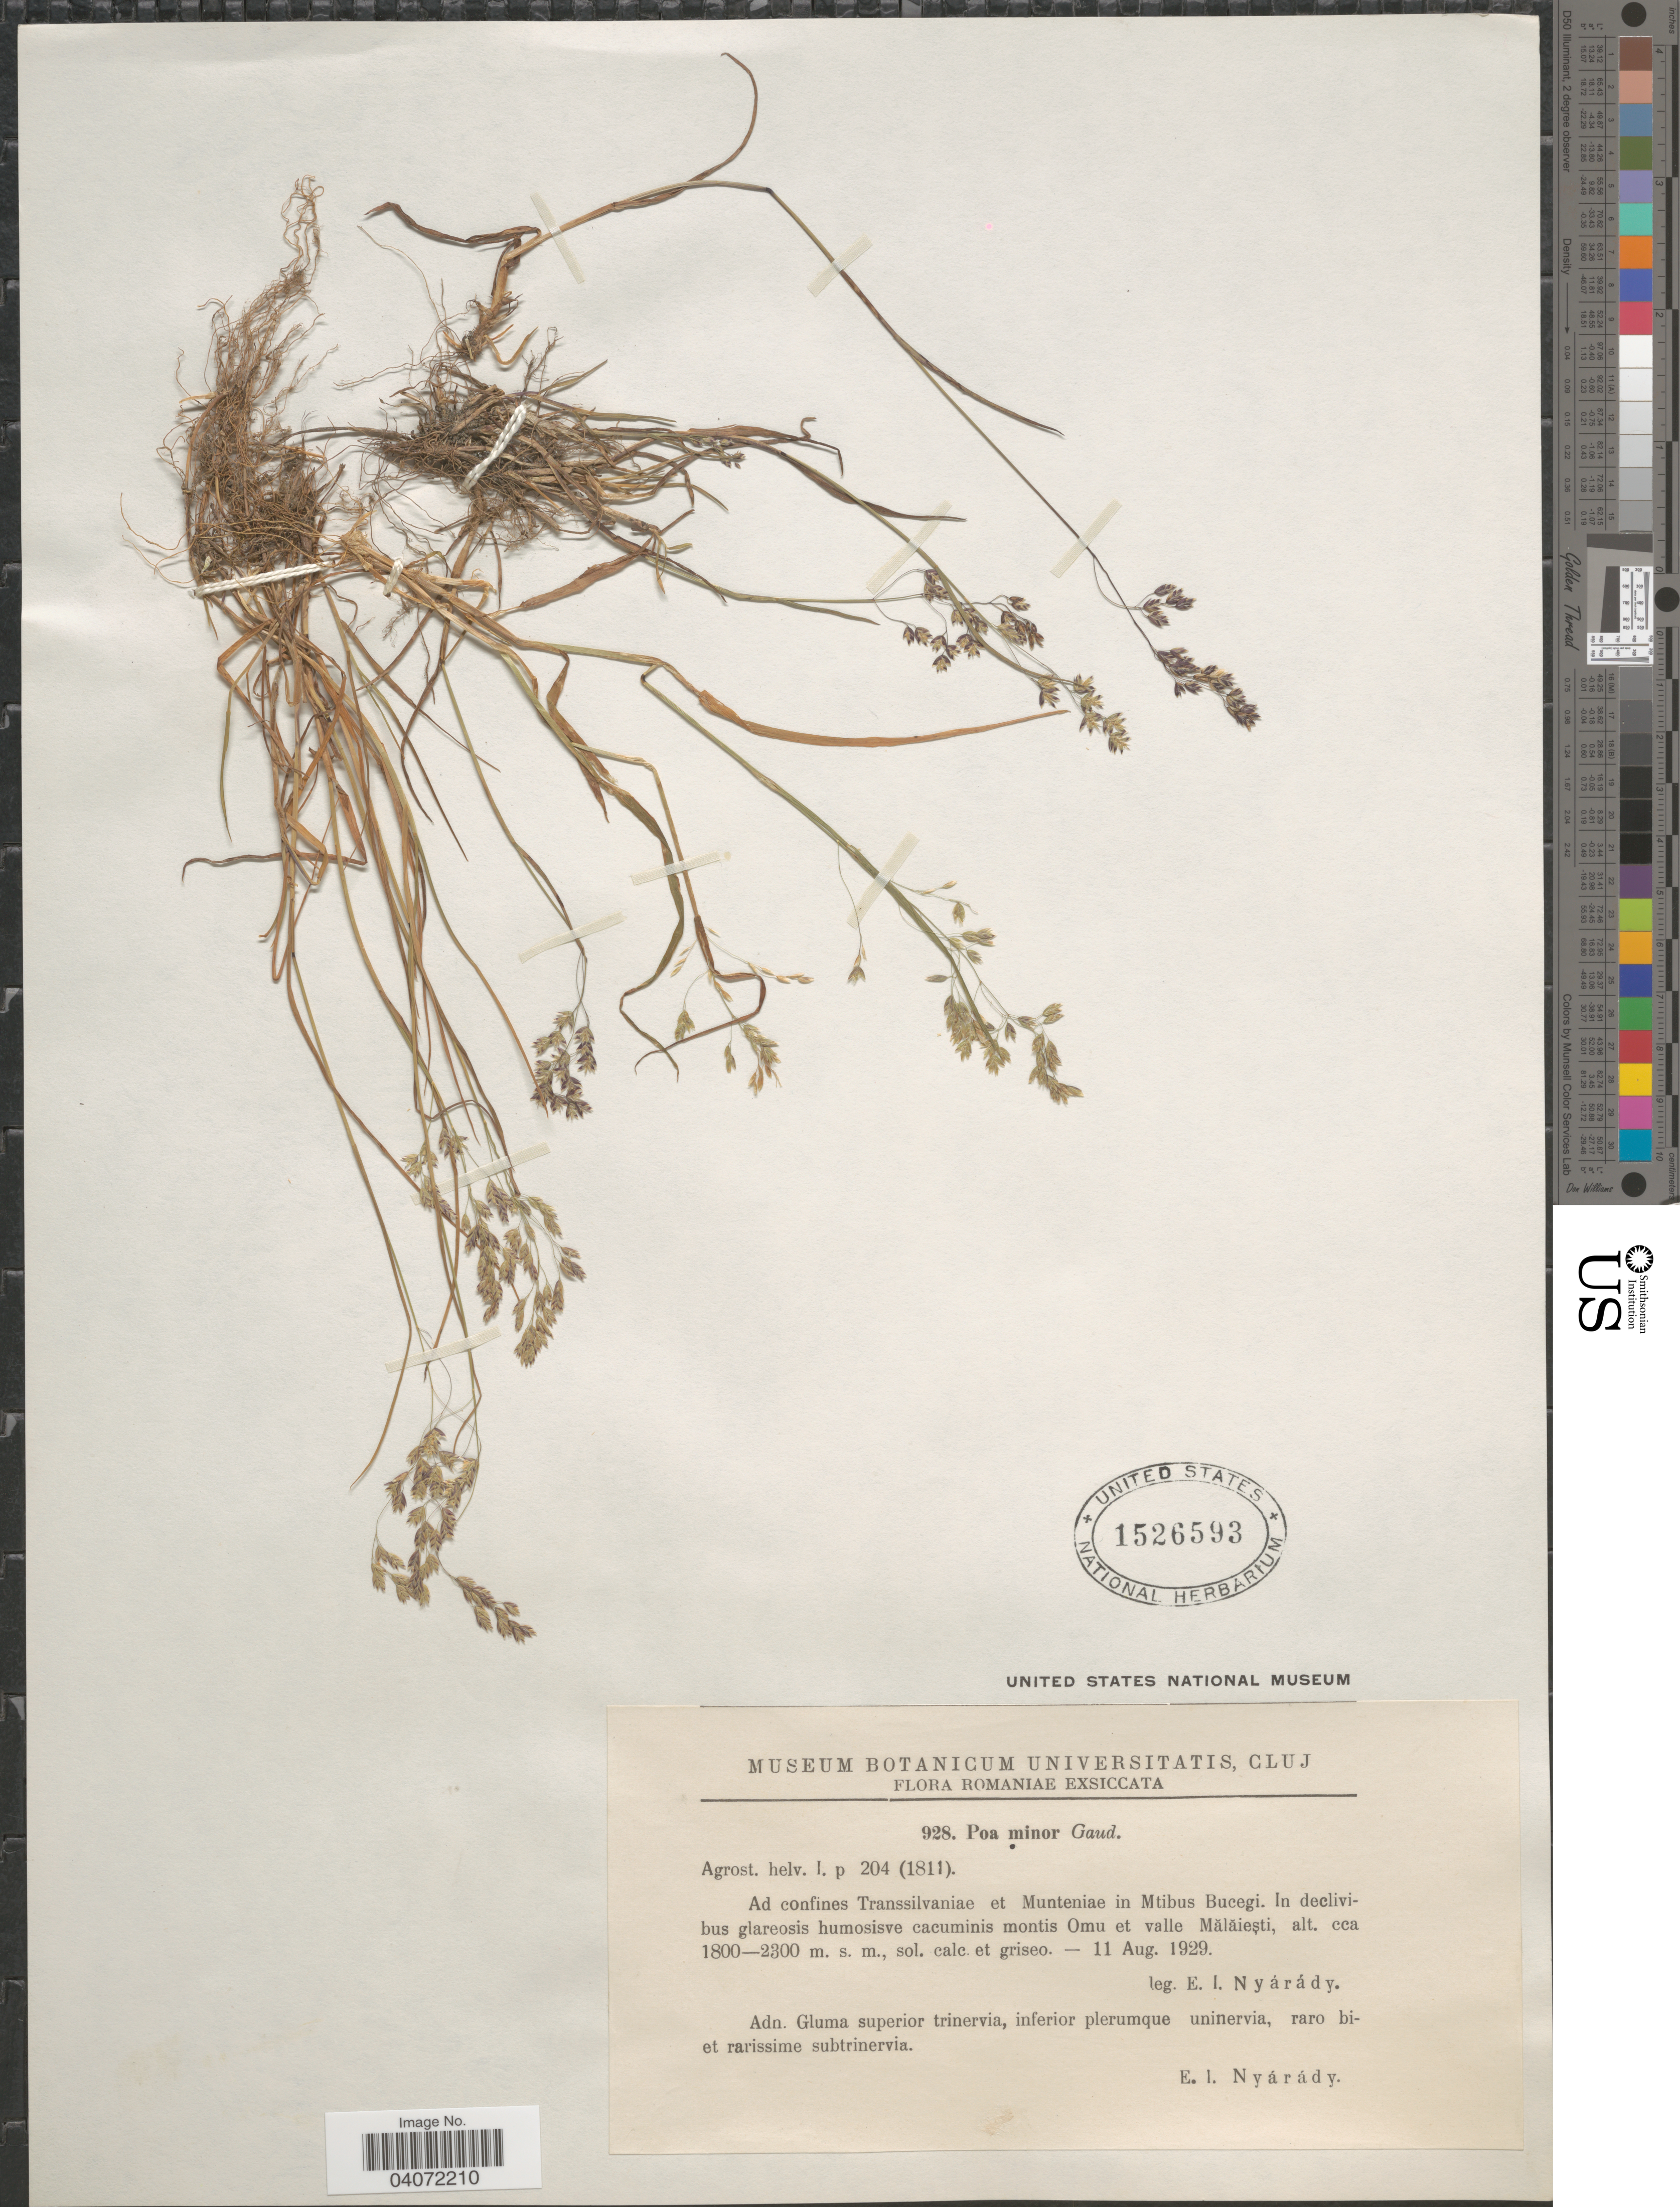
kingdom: Plantae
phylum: Tracheophyta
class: Liliopsida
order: Poales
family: Poaceae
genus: Poa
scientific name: Poa minor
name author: Gaudin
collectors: E. Nyarady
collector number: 928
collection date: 1929-08-11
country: Romania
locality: Romaniae. Ad confines Transsilvaniae et Munteniae in Mtibus Bucegi. In declivibus glareosis humosisve cacuminis montis Omu et valle Mălăieşti.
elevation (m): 1800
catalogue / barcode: US 1526593